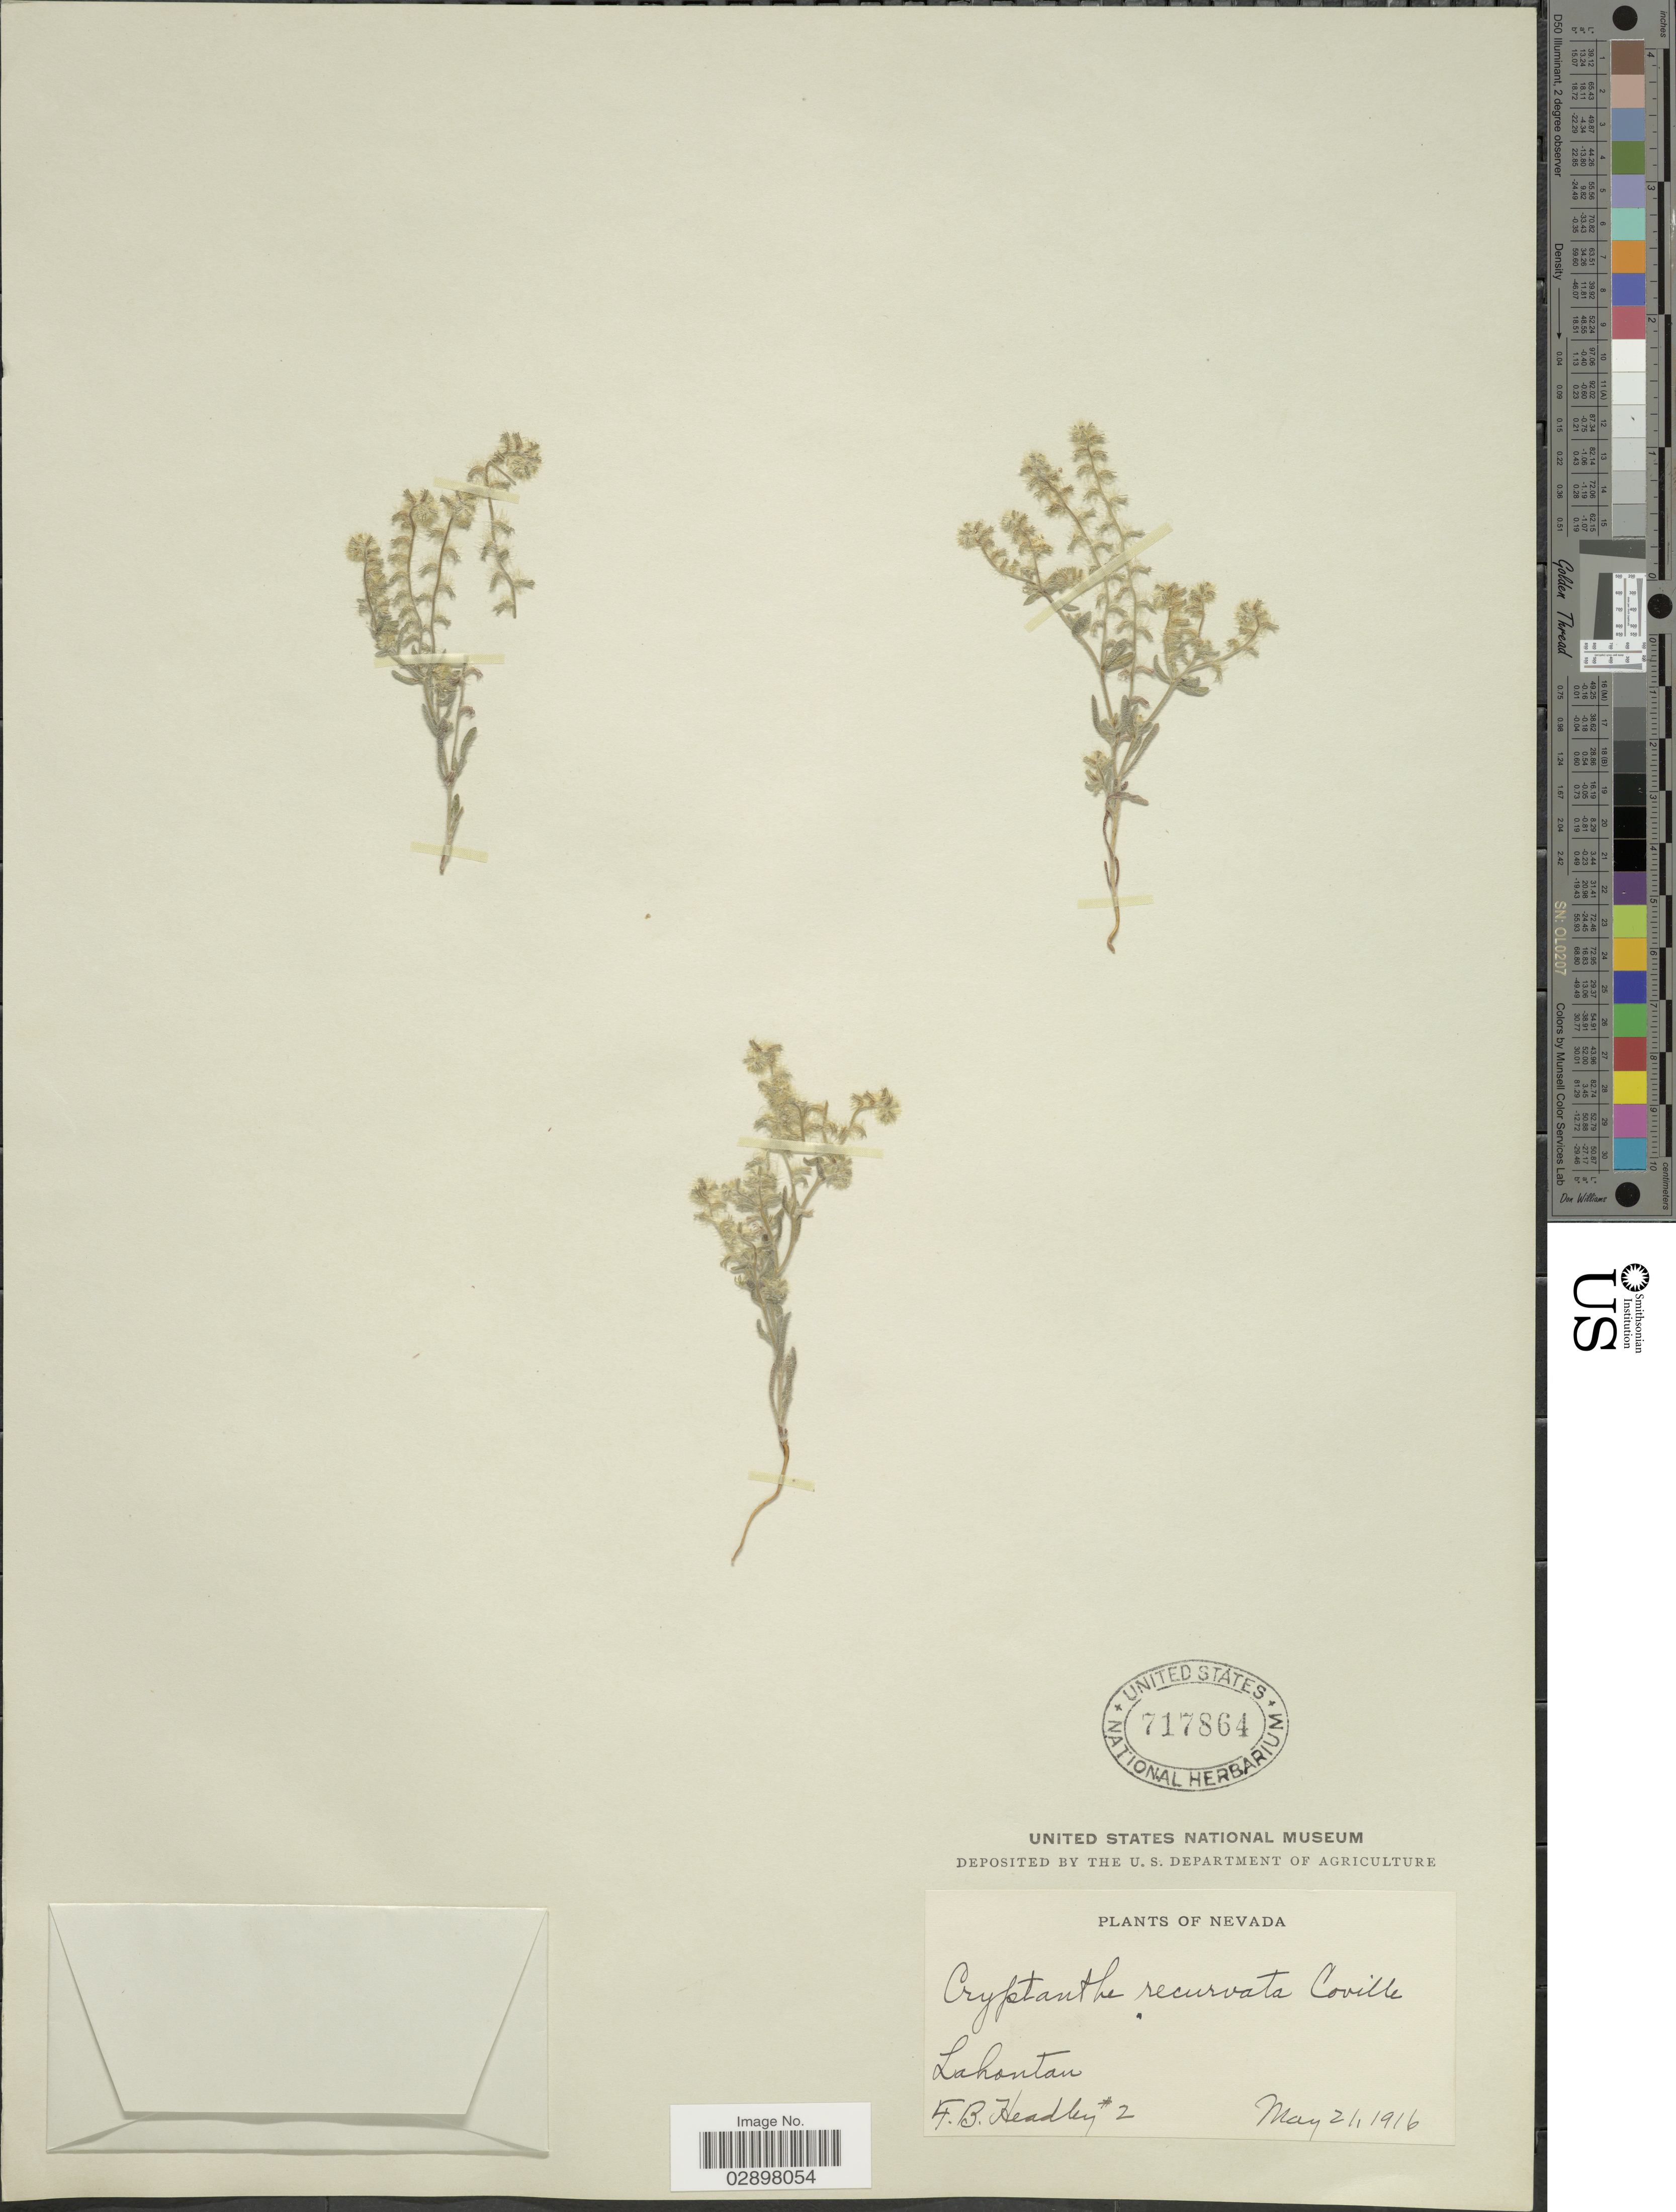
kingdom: Plantae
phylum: Tracheophyta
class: Magnoliopsida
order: Boraginales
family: Boraginaceae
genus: Cryptantha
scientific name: Cryptantha recurvata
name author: Coville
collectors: F. B. Headley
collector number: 2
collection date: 1916-05-21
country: United States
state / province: Nevada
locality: Lahontan.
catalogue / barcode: US 717864